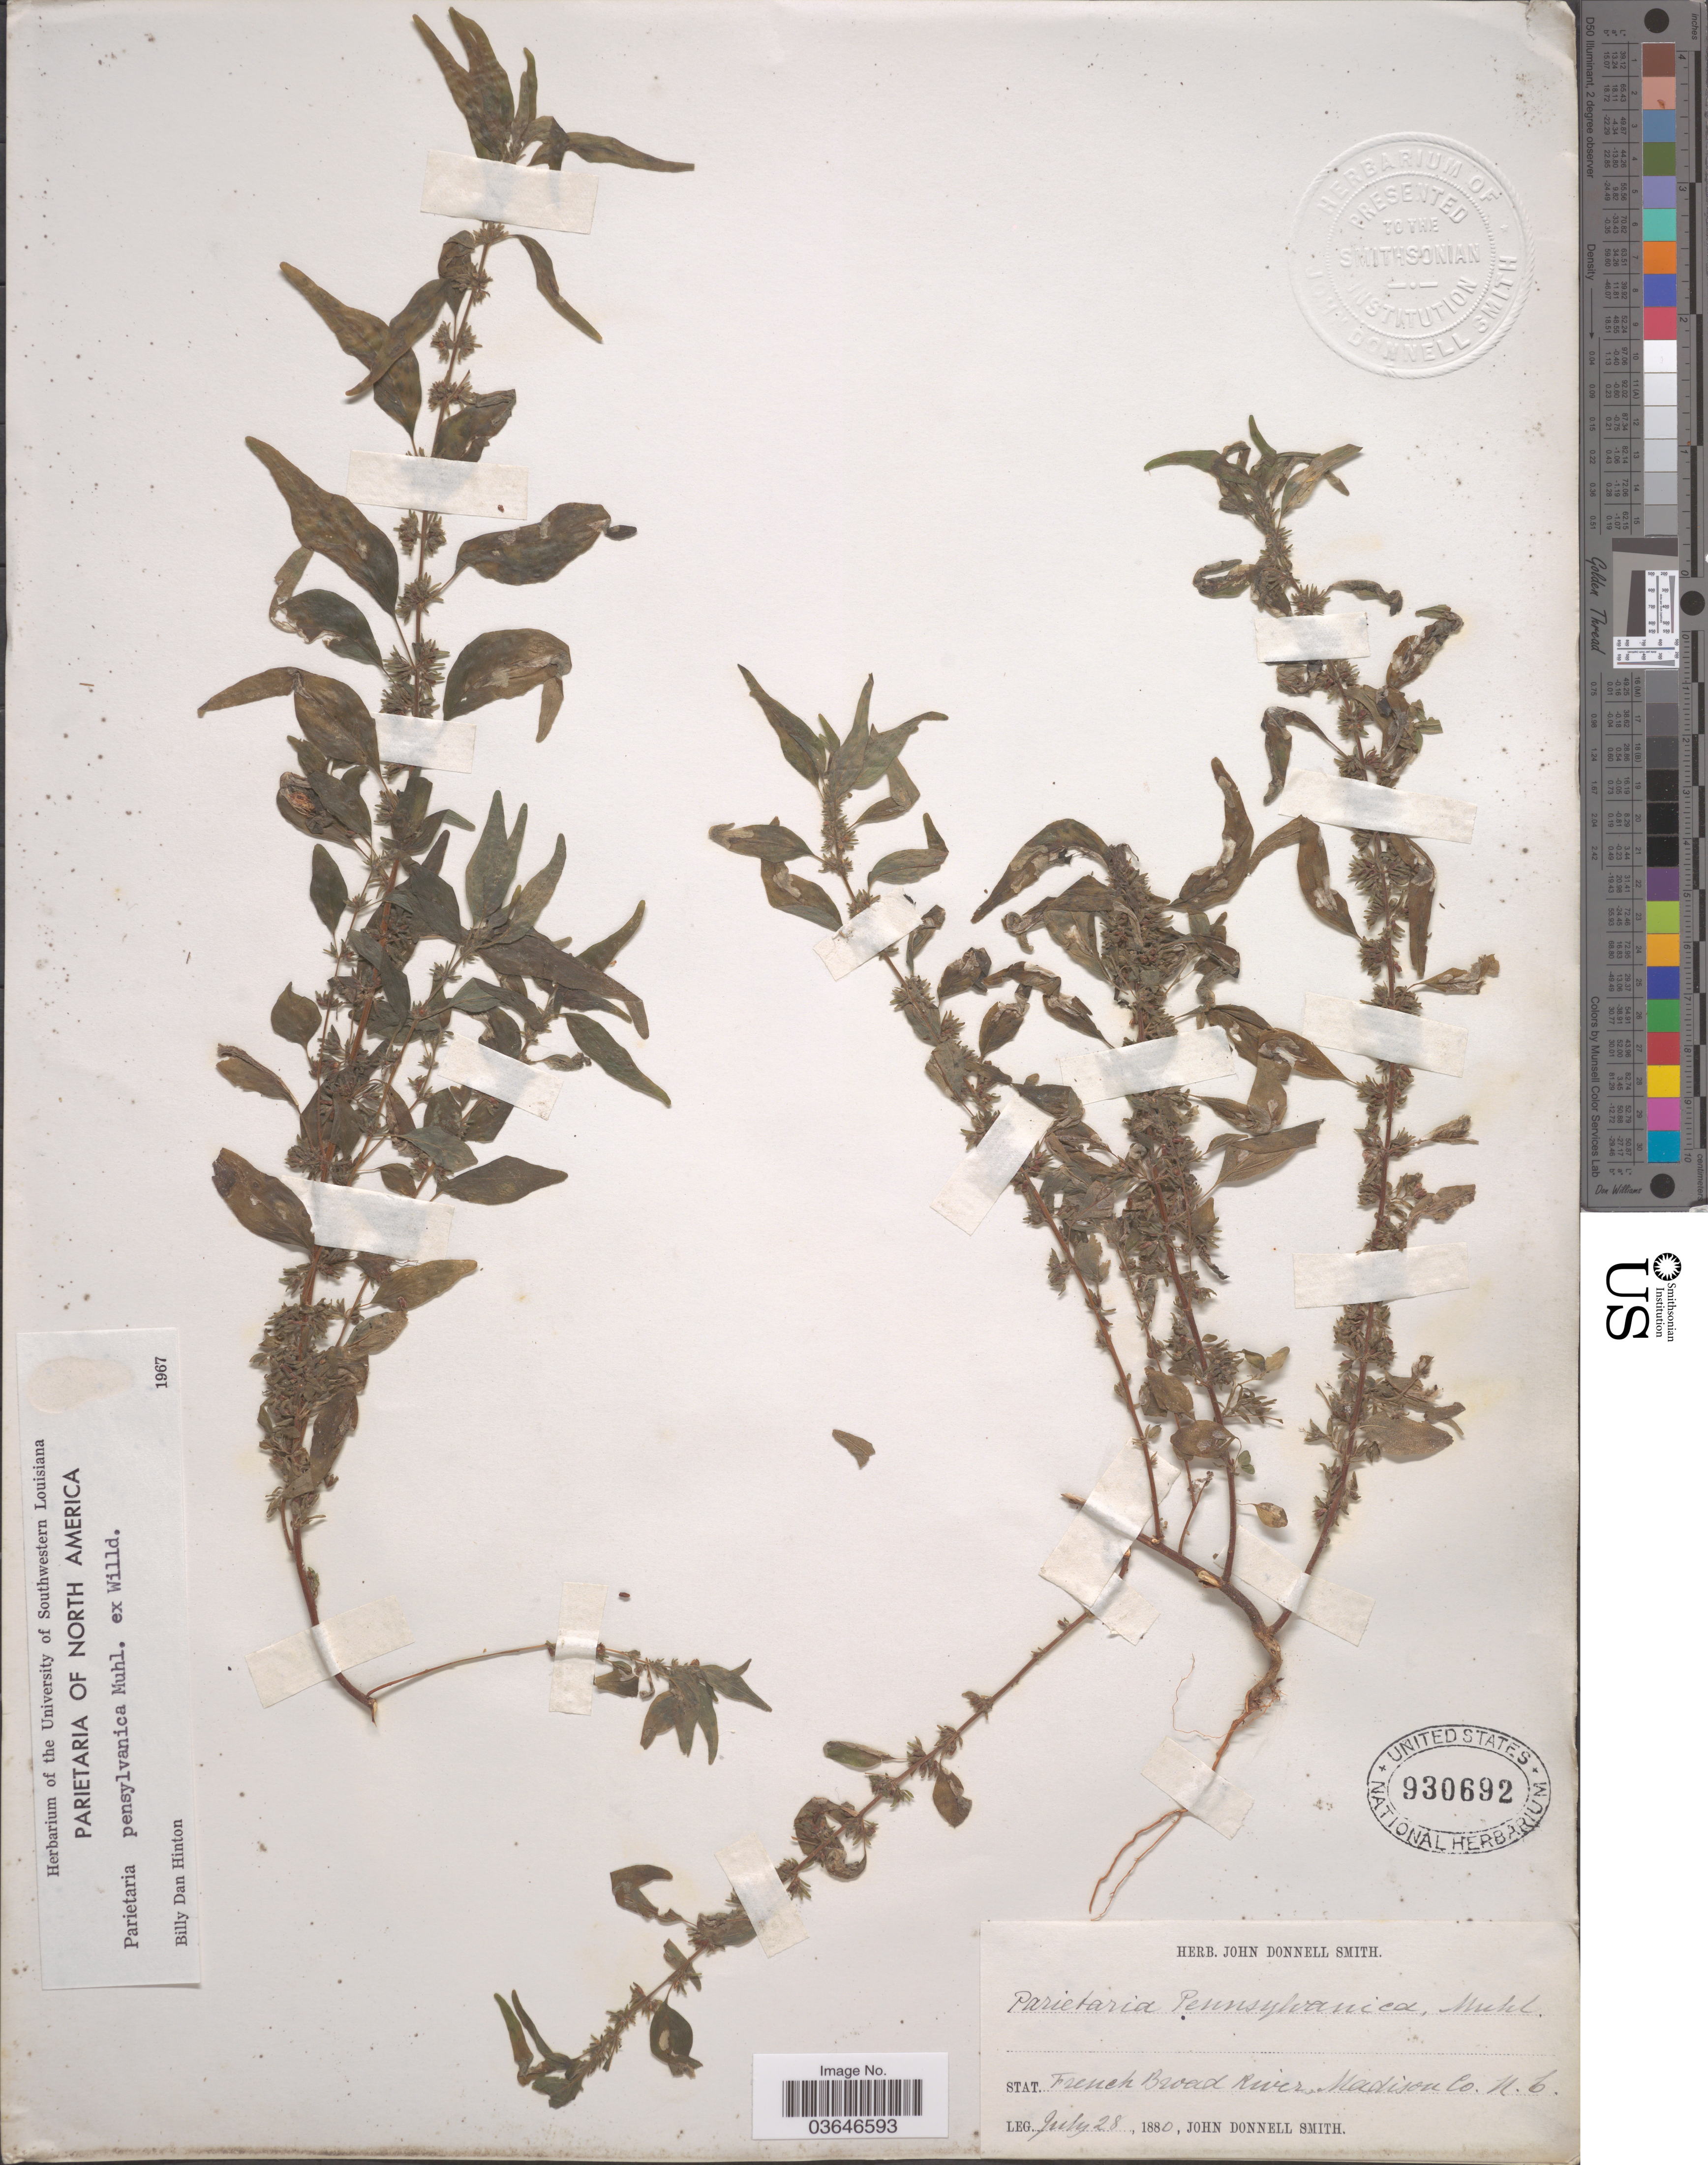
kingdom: Plantae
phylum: Tracheophyta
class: Magnoliopsida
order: Rosales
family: Urticaceae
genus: Parietaria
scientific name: Parietaria pensylvanica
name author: Muhl. ex Willd.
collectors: J. Donnell Smith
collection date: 1880-07-28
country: United States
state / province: North Carolina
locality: Stat. French Broad River, Madison Co.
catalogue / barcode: US 930692